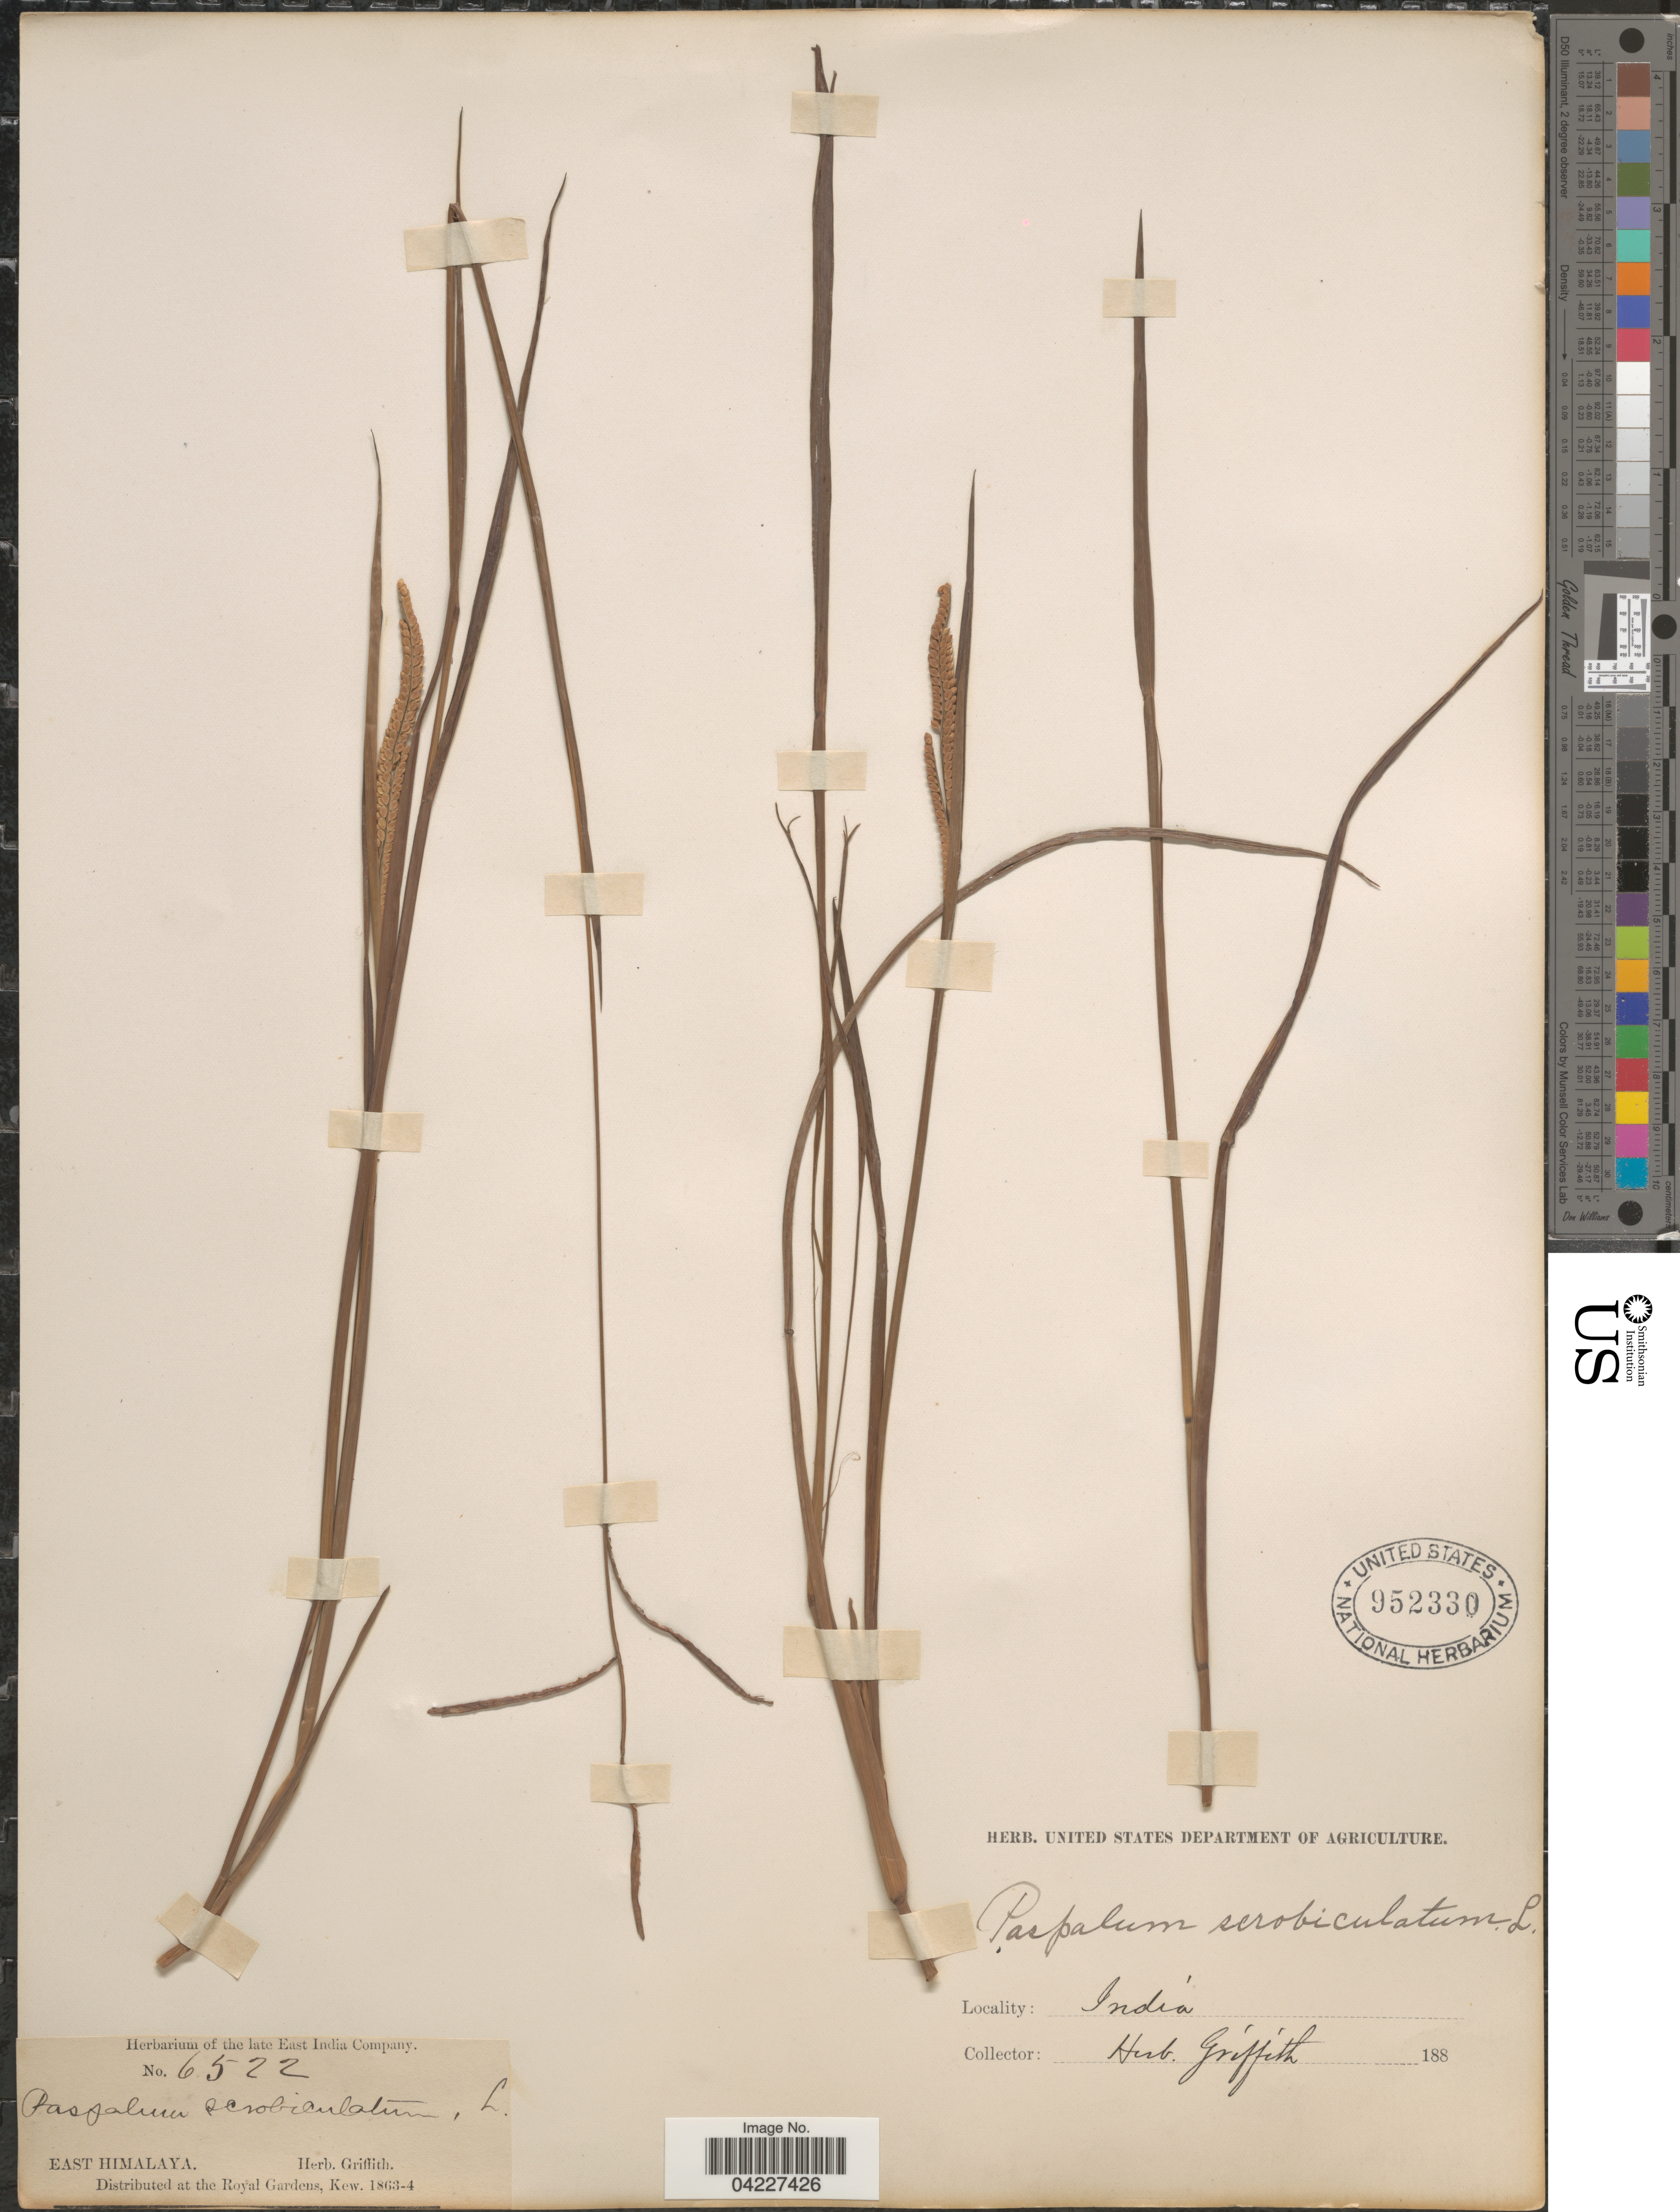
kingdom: Plantae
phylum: Tracheophyta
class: Liliopsida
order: Poales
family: Poaceae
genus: Paspalum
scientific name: Paspalum scrobiculatum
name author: L.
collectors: -. Griffith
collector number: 6522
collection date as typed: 1888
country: India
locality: East Himalaya.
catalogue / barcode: US 952330